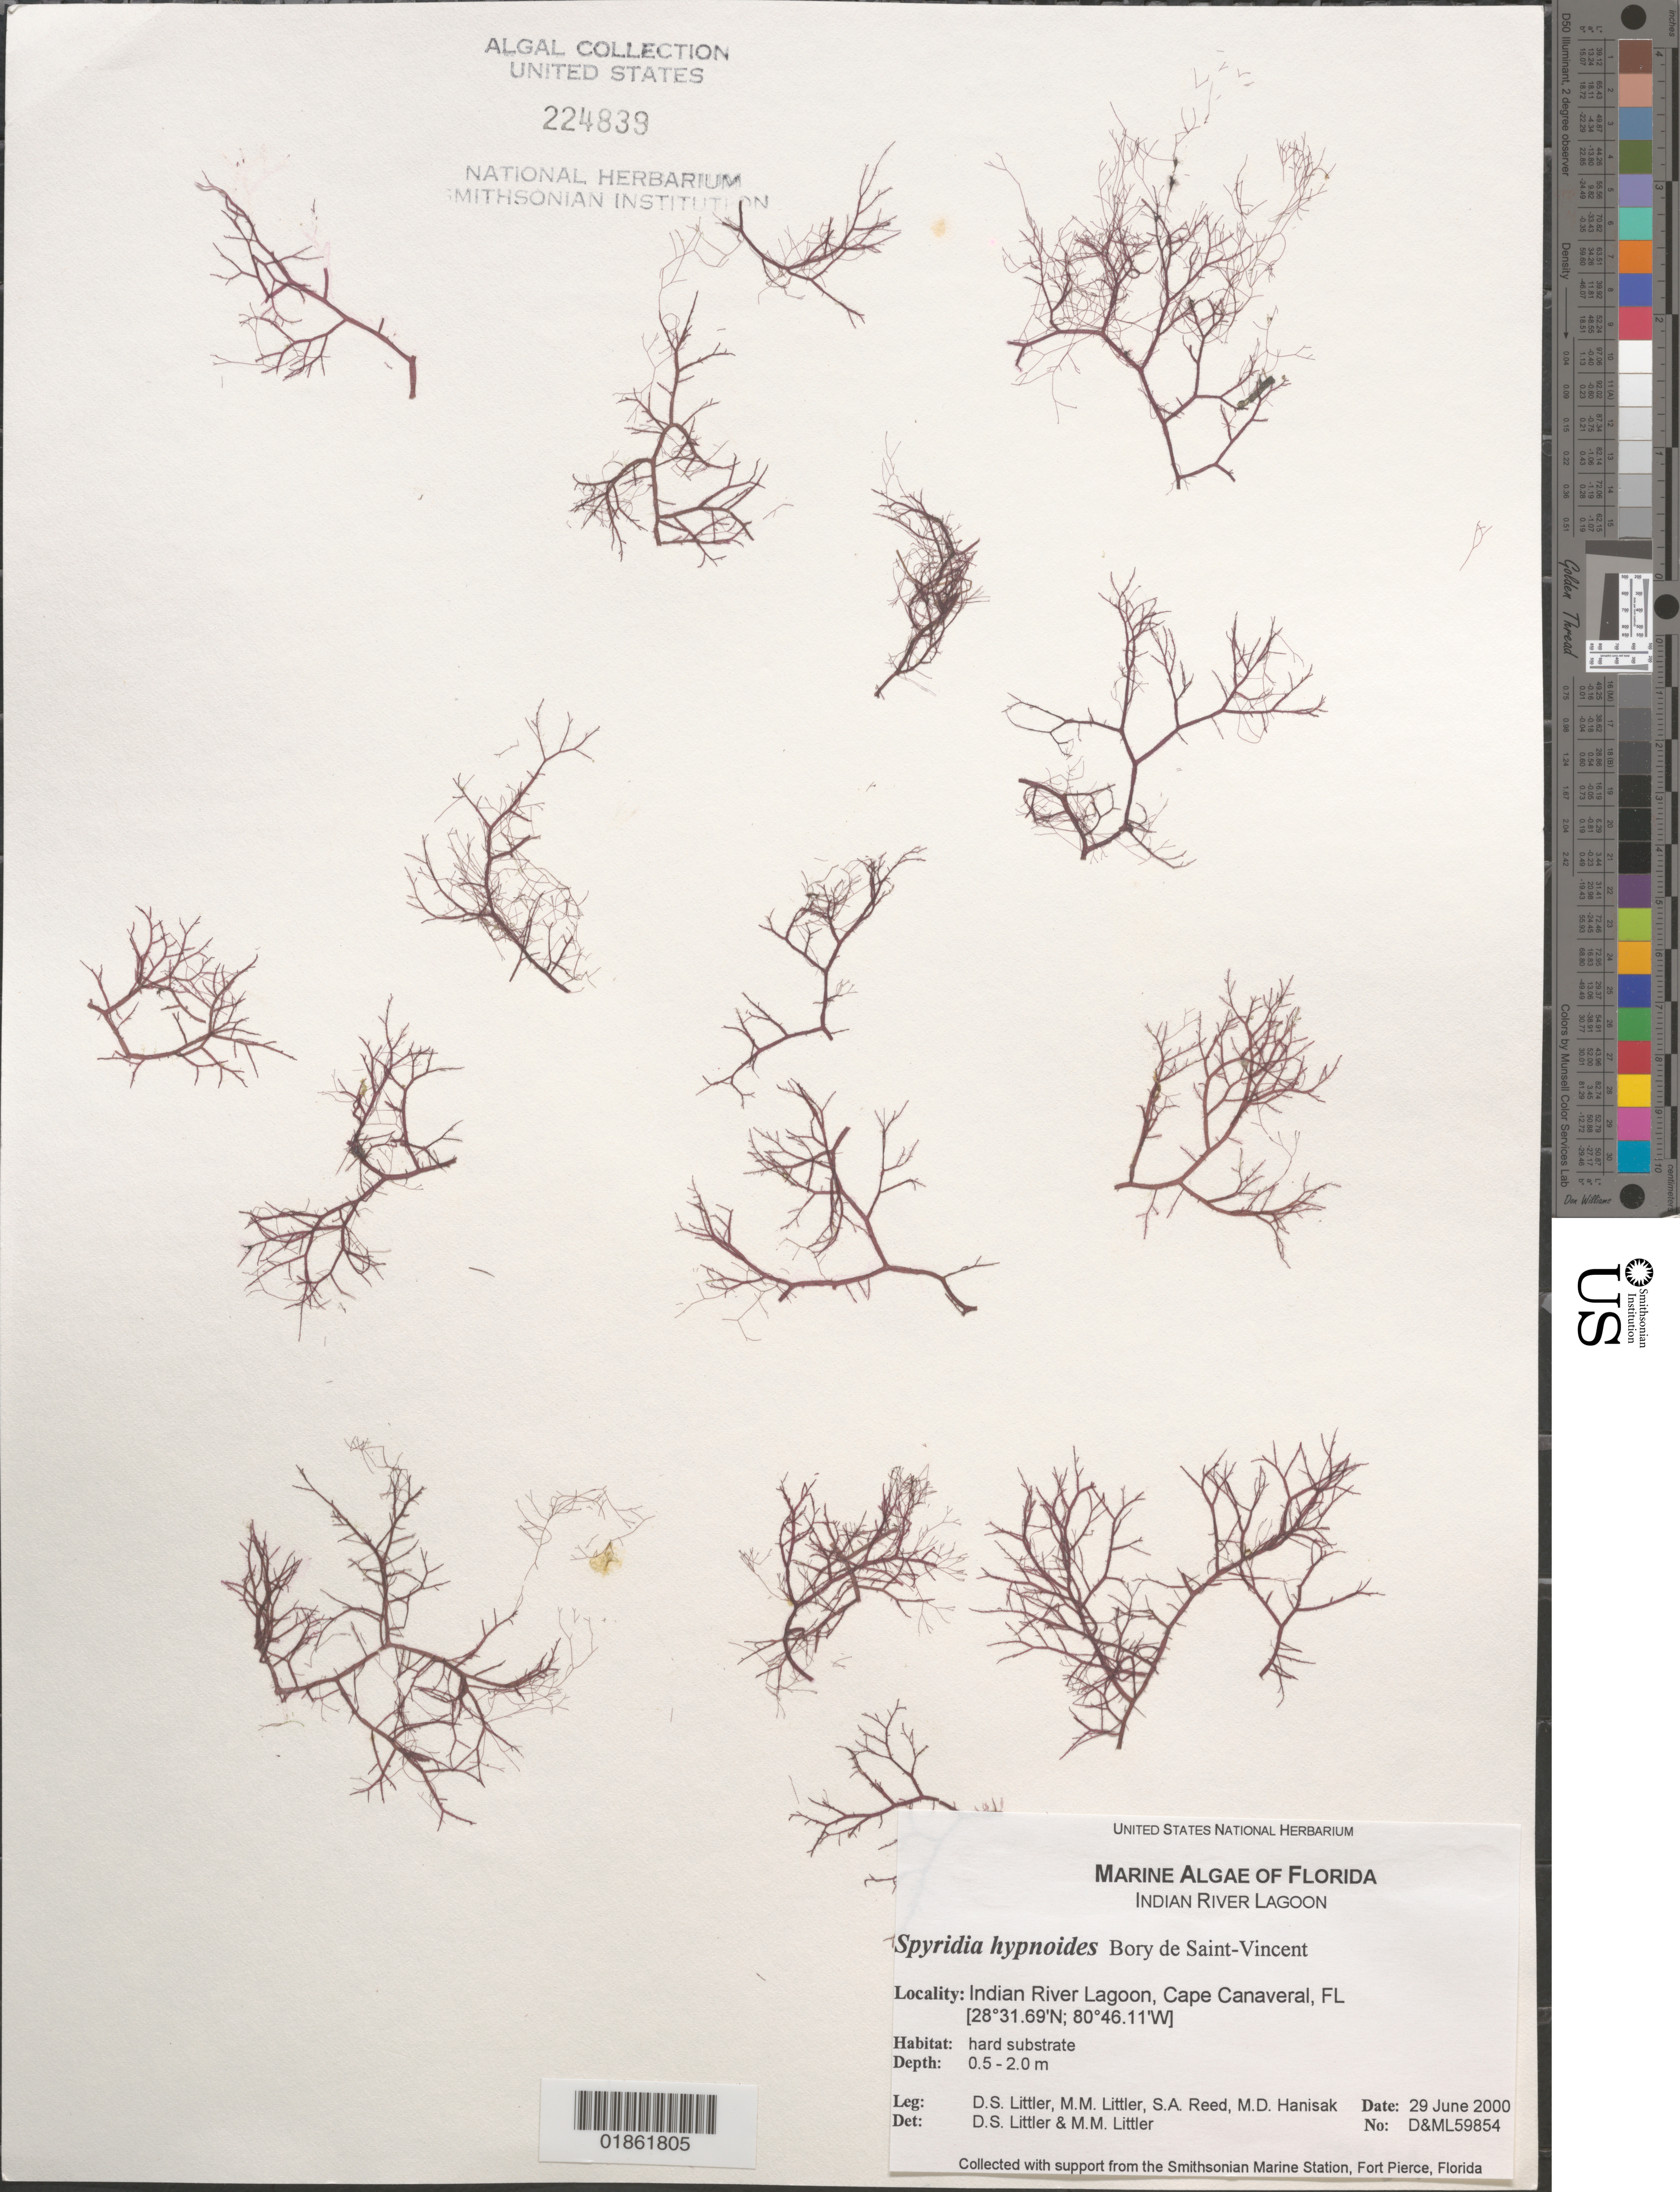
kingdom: Plantae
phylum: Rhodophyta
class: Florideophyceae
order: Ceramiales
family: Spyridiaceae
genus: Spyridia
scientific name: Spyridia hypnoides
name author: (Bory) Papenf.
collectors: D. S. Littler & M. M. Littler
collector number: D&ML 59854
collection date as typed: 29 Jun 2000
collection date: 2000-06-29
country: United States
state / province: Florida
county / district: Brevard County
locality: NASA Parkway Bridge, south of Titusville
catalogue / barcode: US 224839